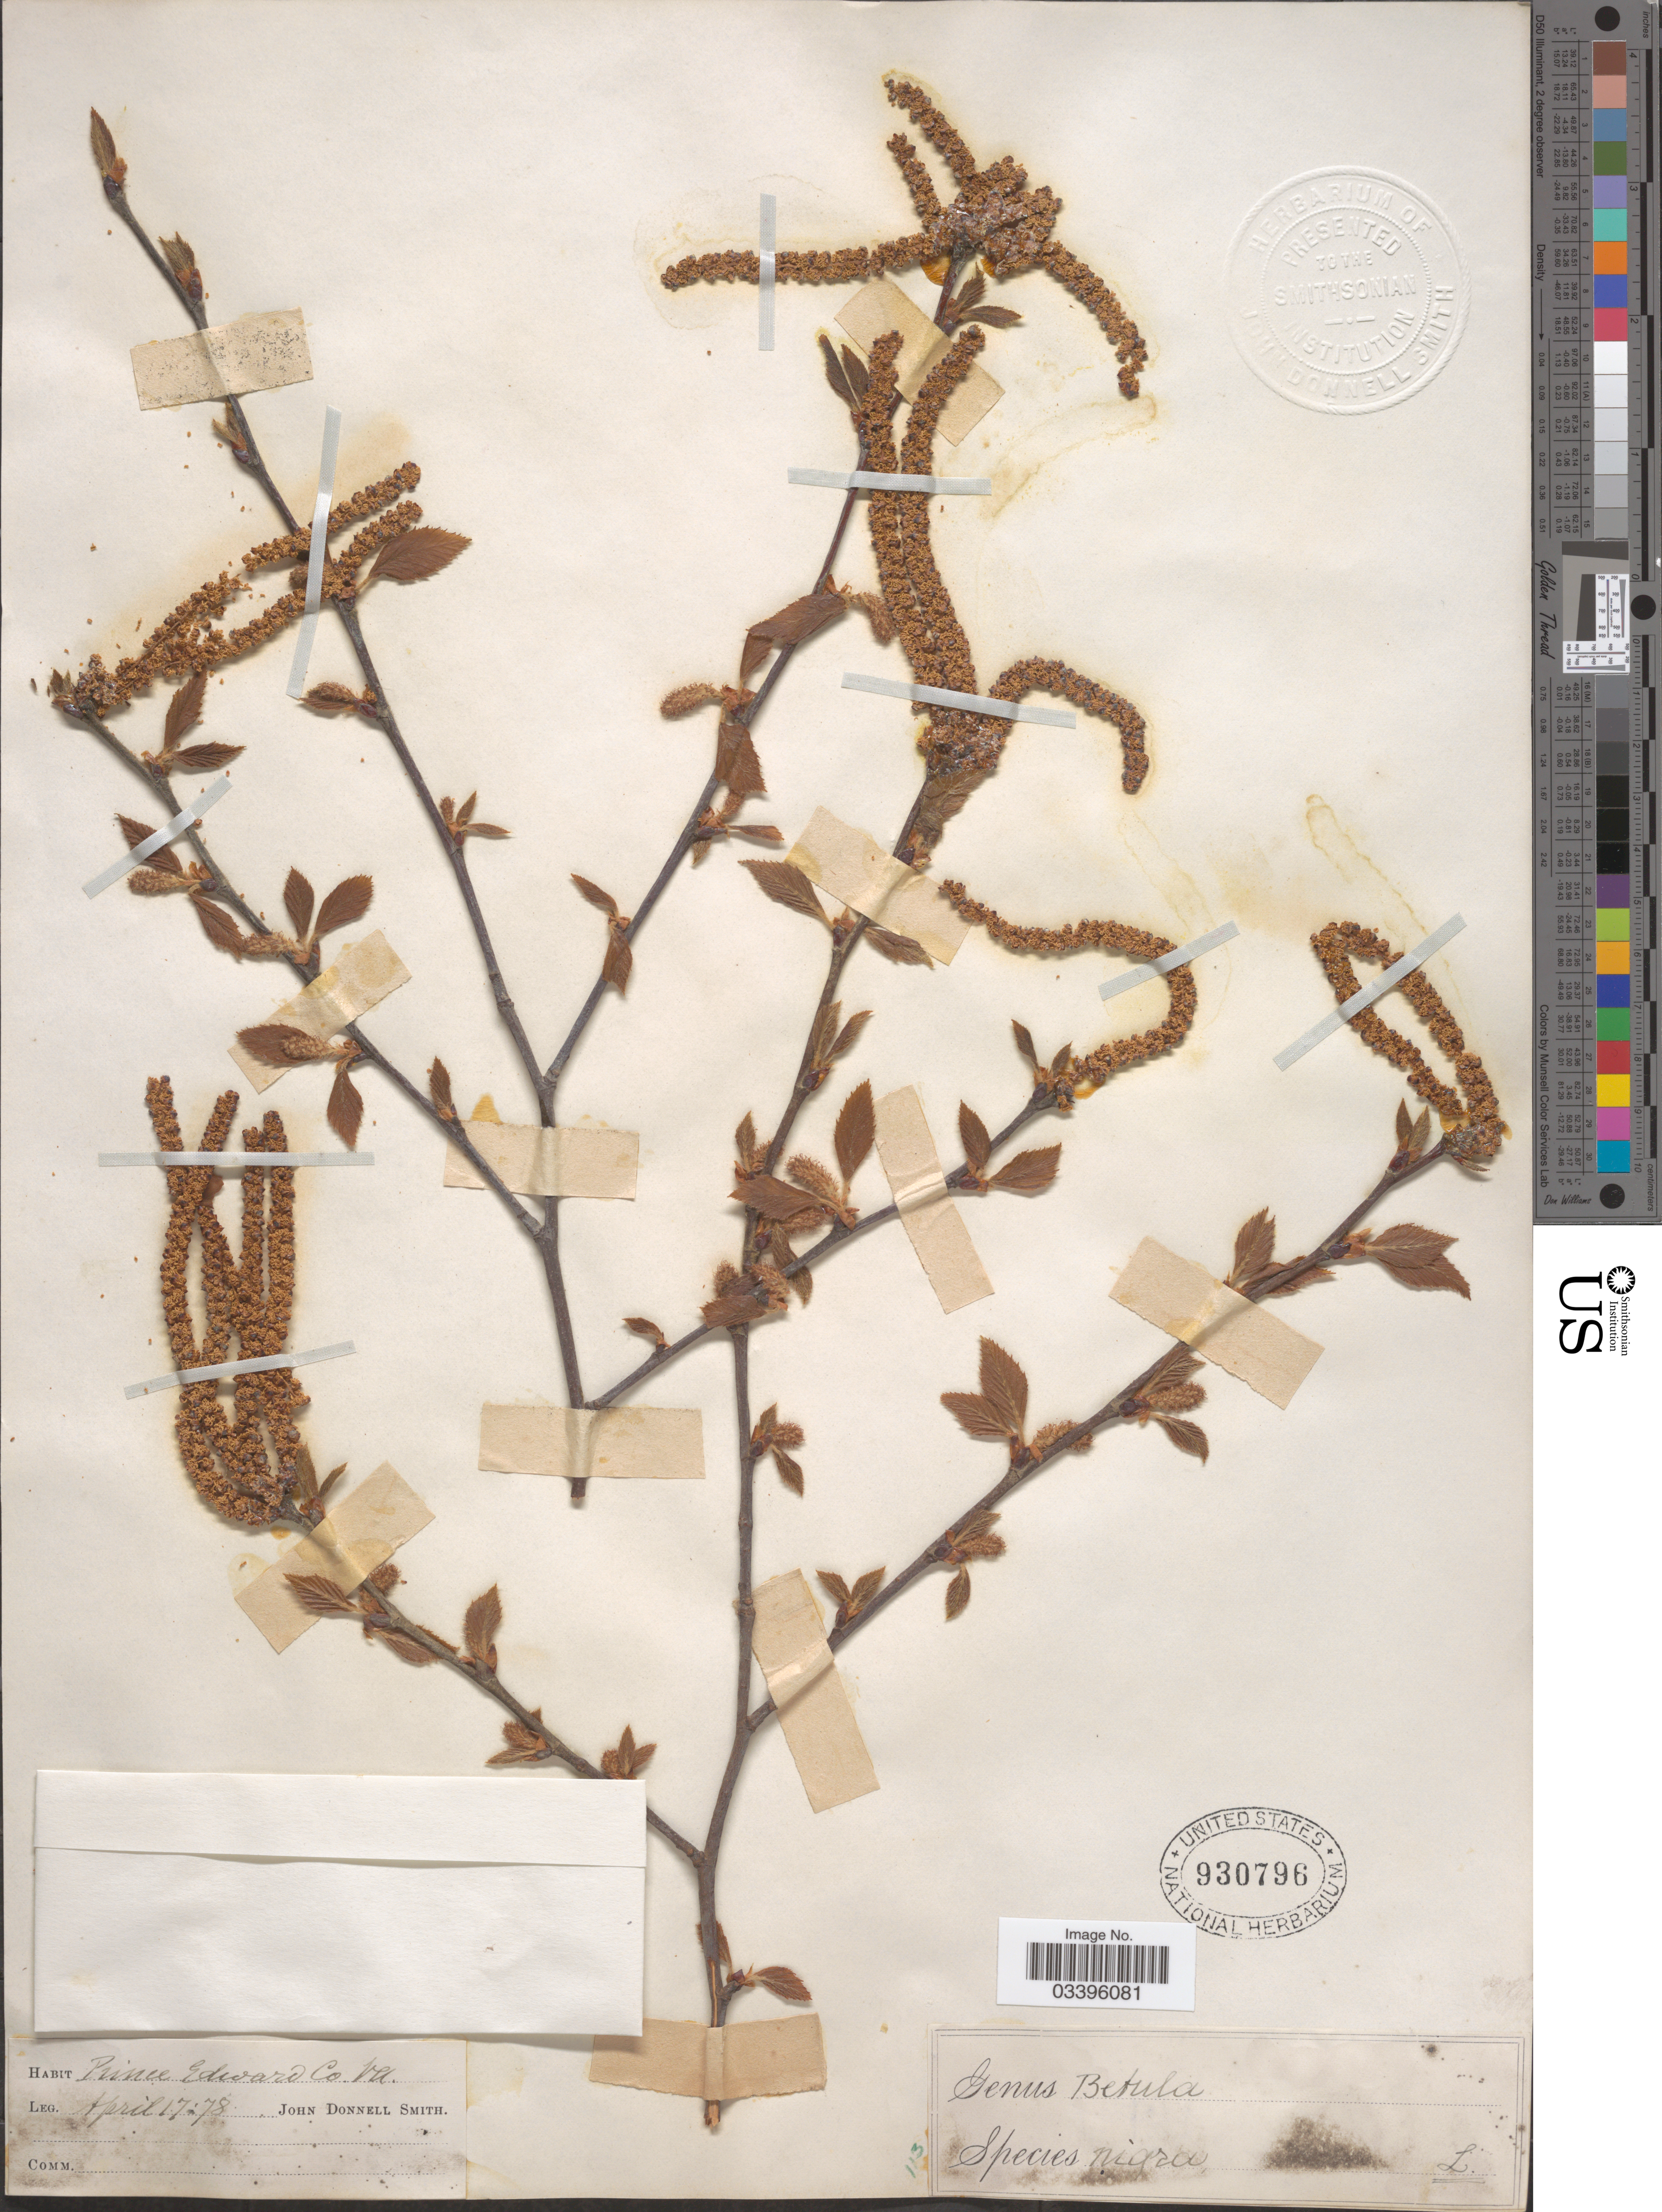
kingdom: Plantae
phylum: Tracheophyta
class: Magnoliopsida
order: Fagales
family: Betulaceae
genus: Betula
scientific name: Betula nigra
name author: L.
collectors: J. Donnell Smith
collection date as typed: Transcribed d/m/y: 17/4/78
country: United States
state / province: Virginia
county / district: Prince Edward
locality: Prince Edward Co.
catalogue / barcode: US 930796